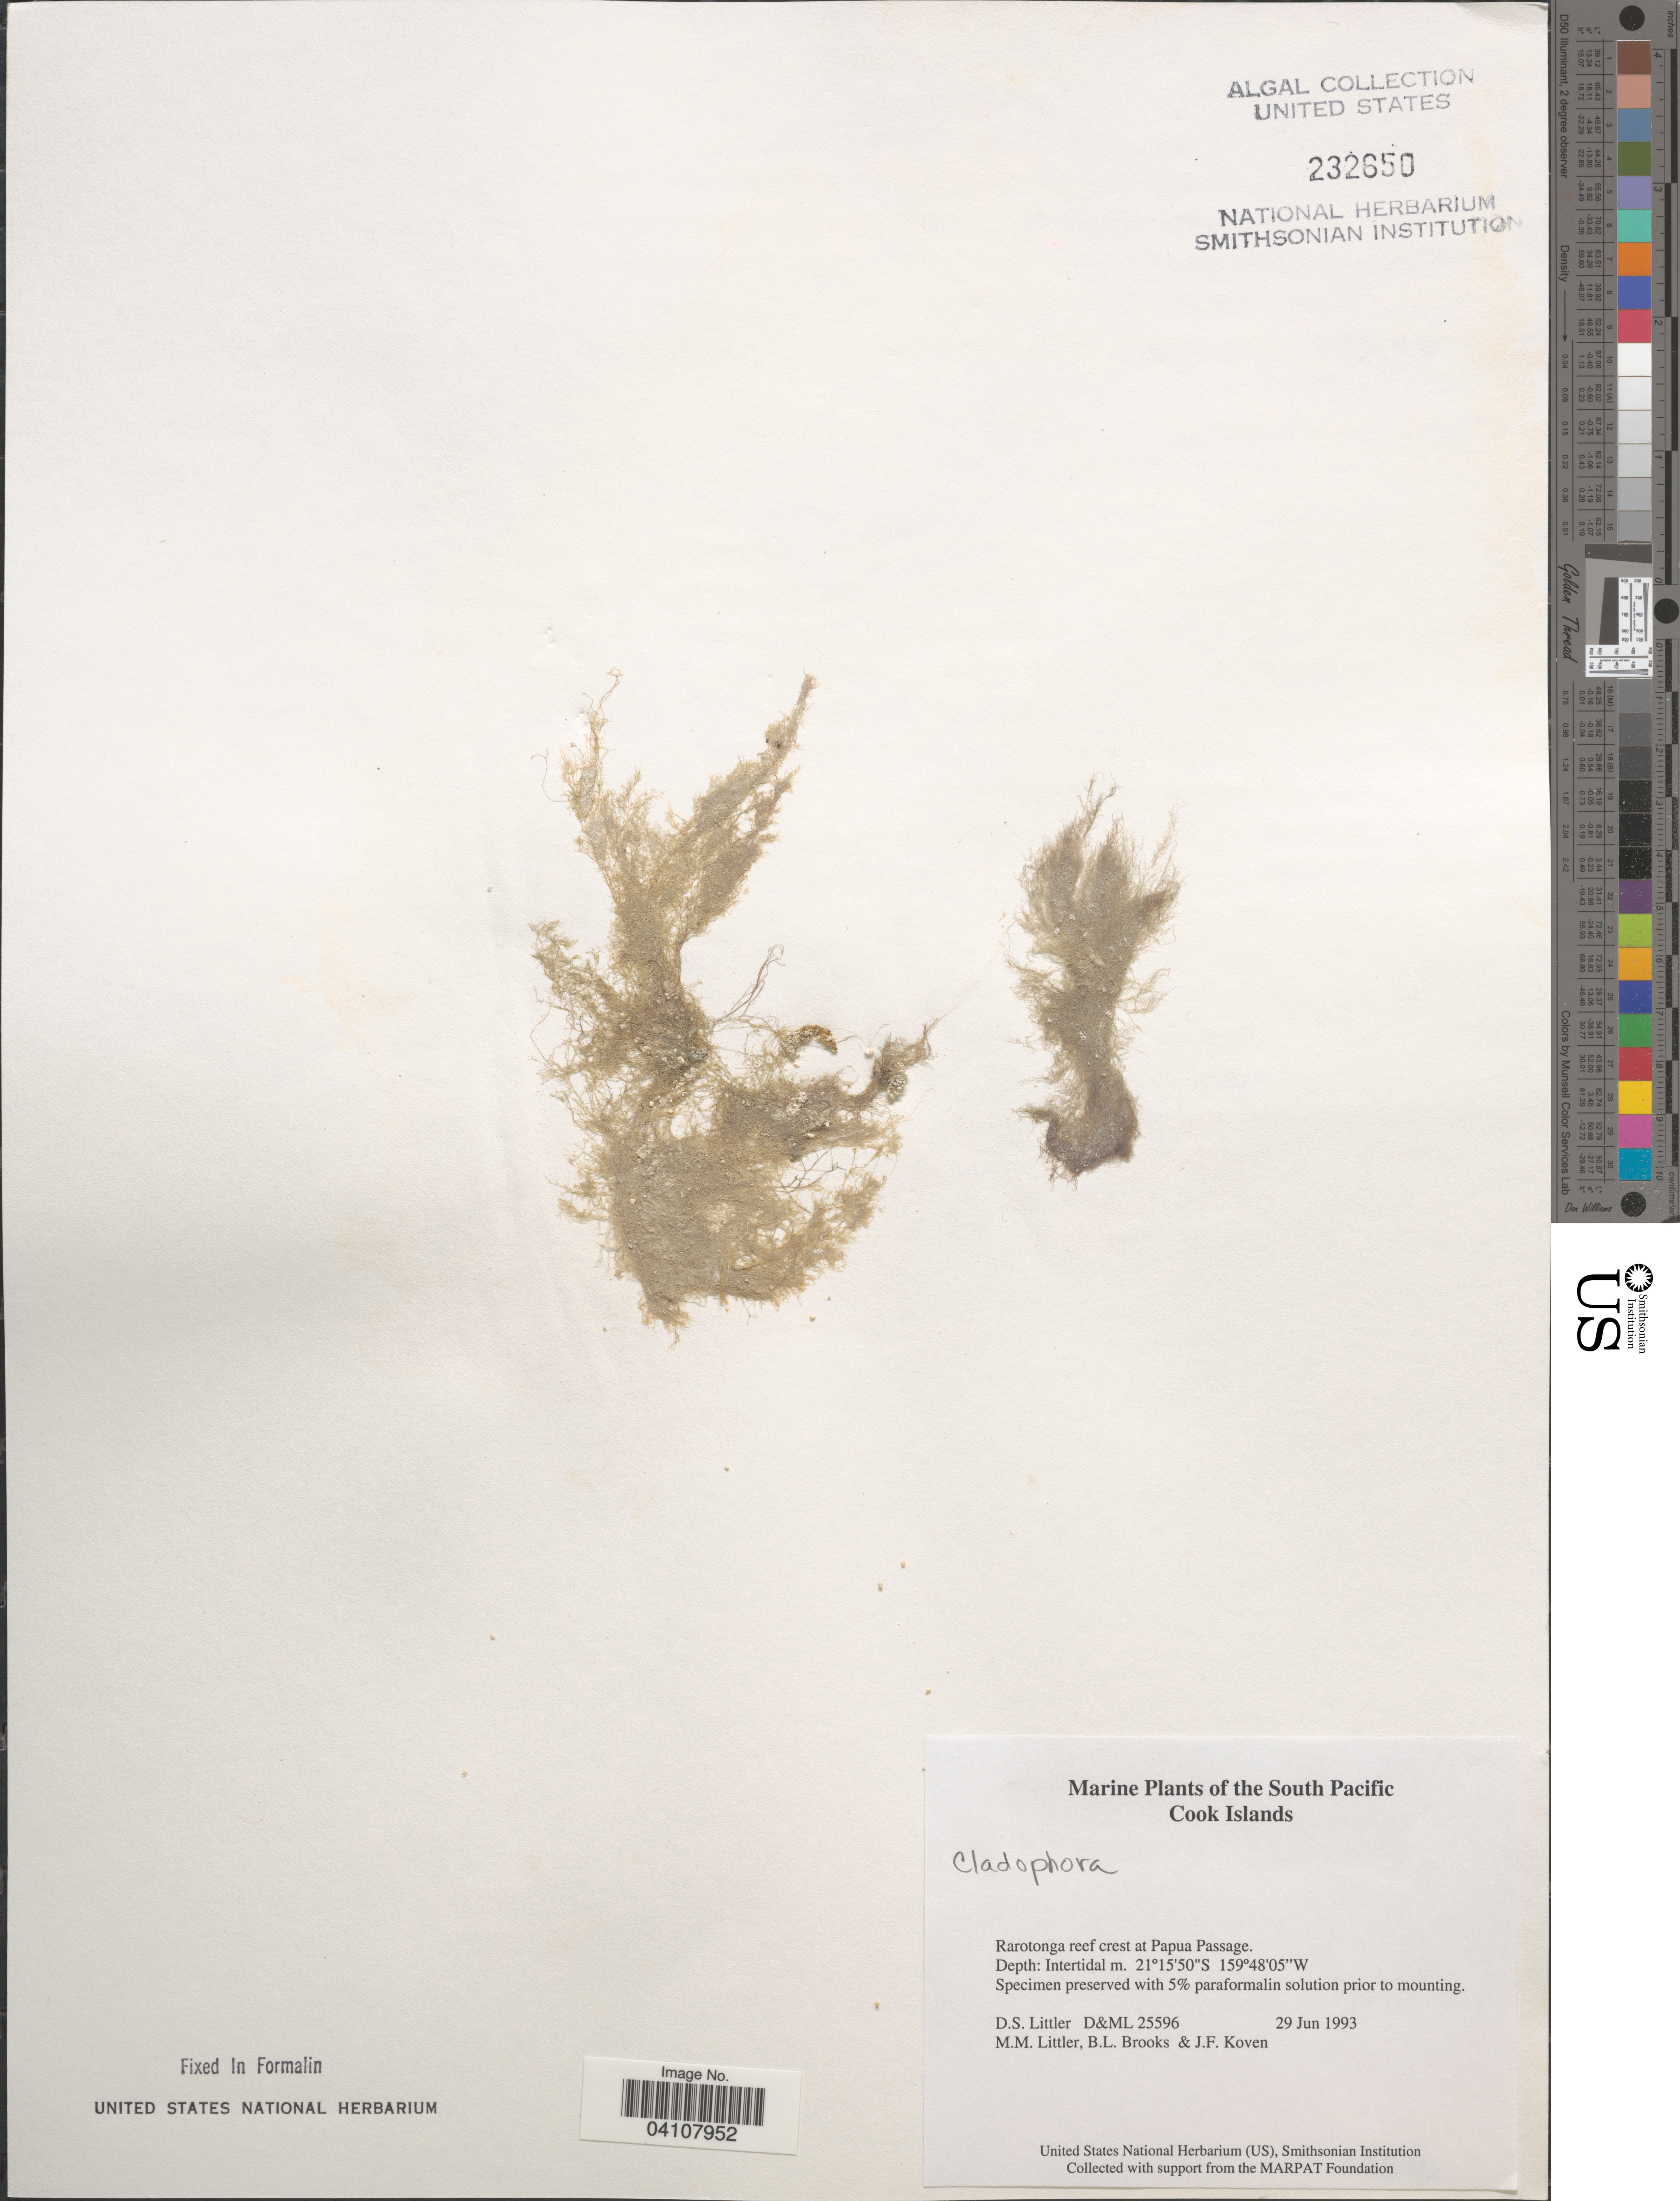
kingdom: Plantae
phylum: Chlorophyta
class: Ulvophyceae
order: Cladophorales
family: Cladophoraceae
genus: Cladophora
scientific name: Cladophora sp.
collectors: D. S. Littler, B. Brooks & J. Koven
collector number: D&ML25596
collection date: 1993-06-29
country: Cook Islands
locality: The South Pacific. Rarotonga reef crest at Papua Passage.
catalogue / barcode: US 232650